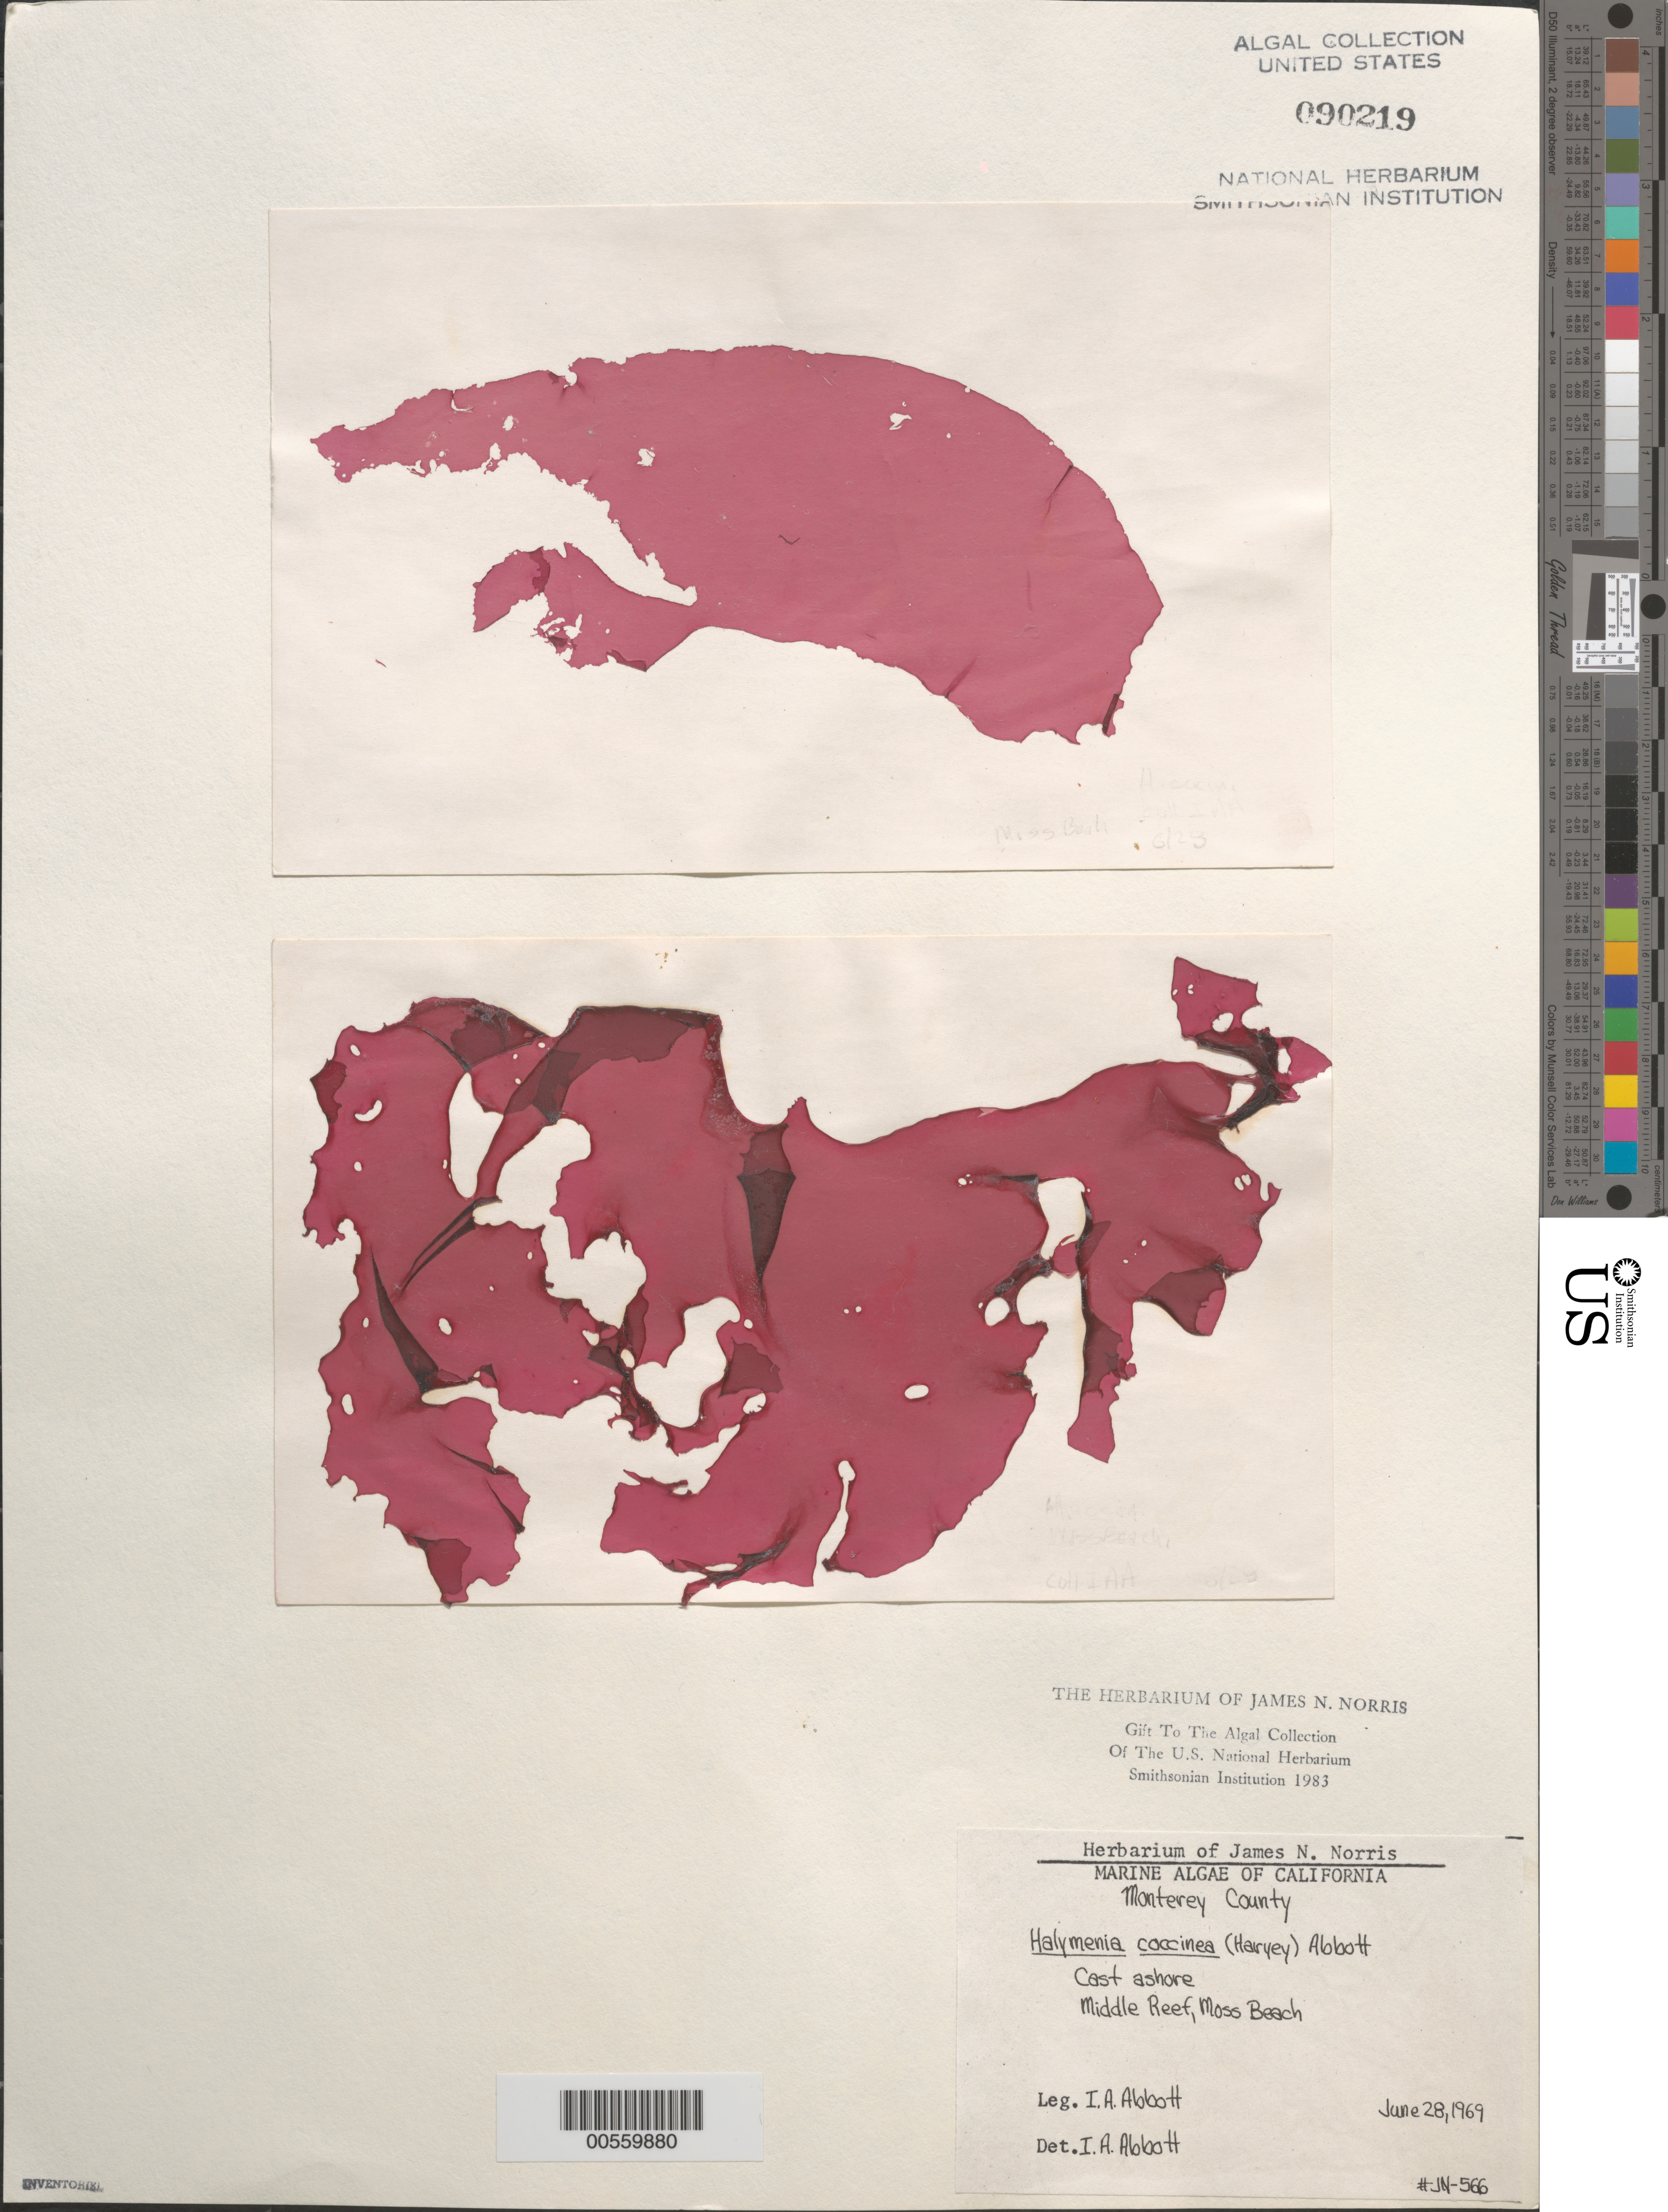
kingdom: Plantae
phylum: Rhodophyta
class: Florideophyceae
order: Gigartinales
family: Dumontiaceae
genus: Weeksia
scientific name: Weeksia coccinea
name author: (Harv.) S.C. Lindstrom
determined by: Algae name updating Project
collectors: I. A. Abbott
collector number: JN-566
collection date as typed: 28 Jun 1969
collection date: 1969-06-28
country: United States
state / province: California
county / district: Monterey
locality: Middle Reef of Moss Beach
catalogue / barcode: US 90219